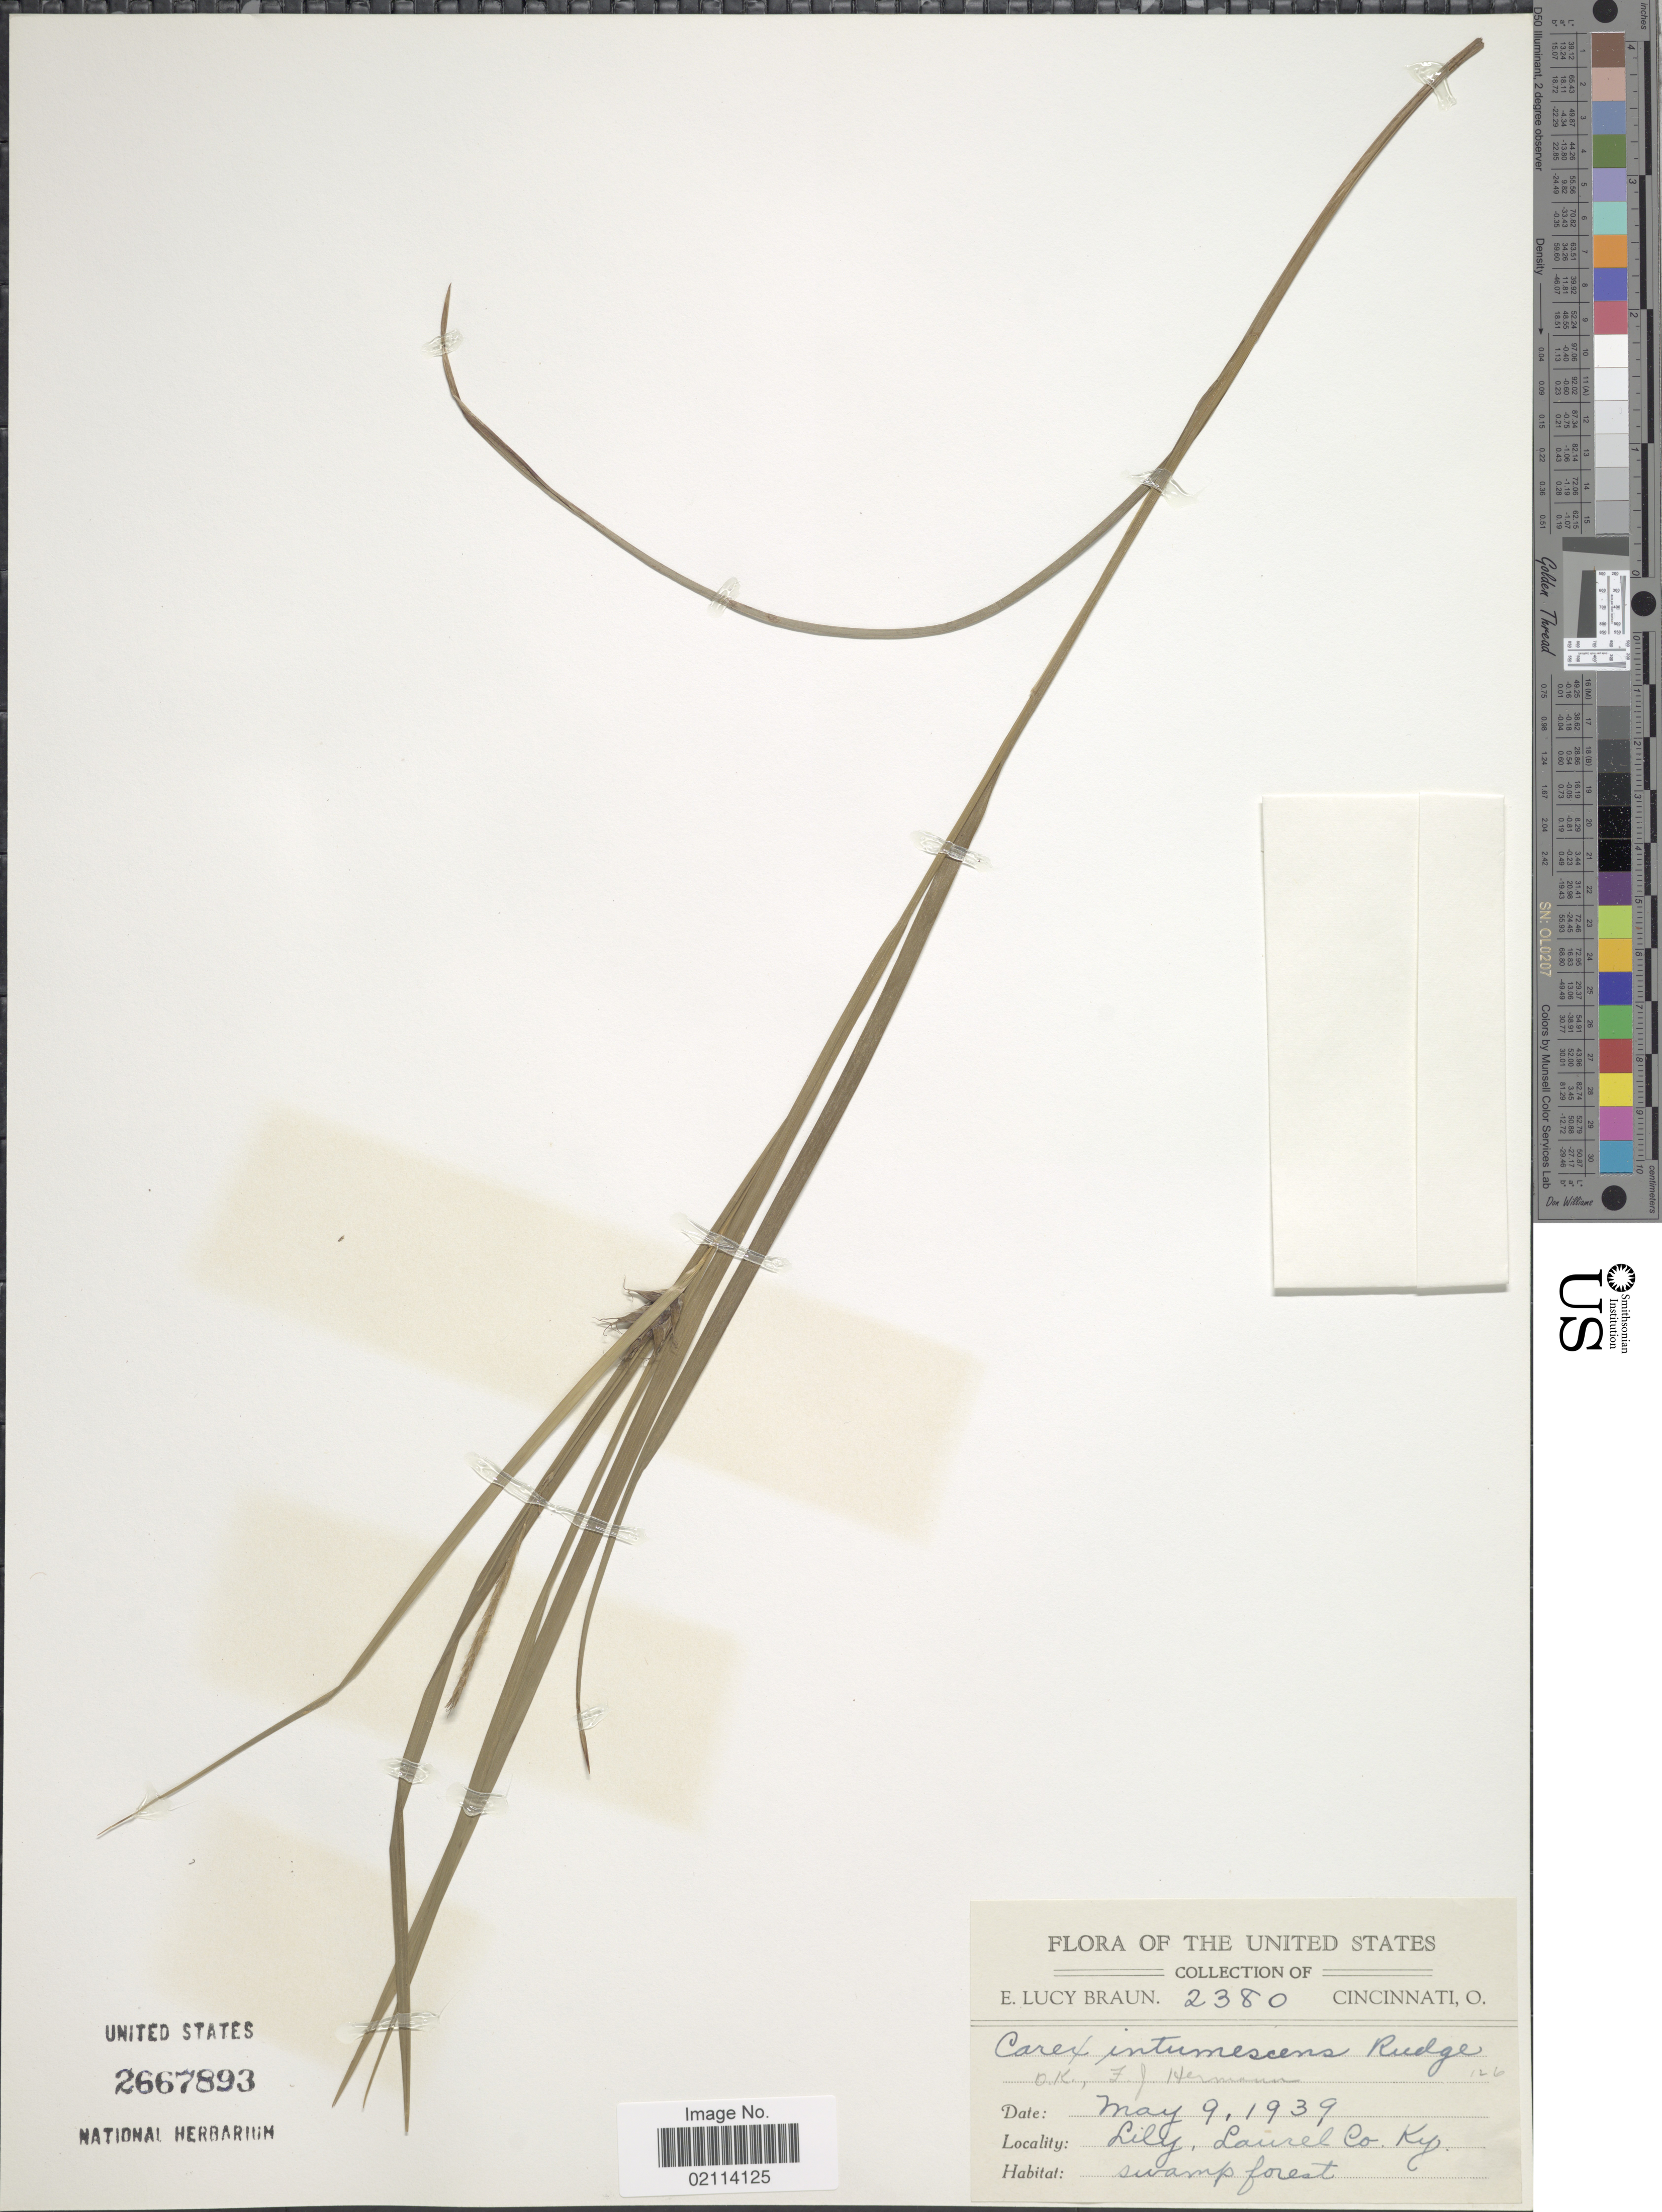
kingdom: Plantae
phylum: Tracheophyta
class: Liliopsida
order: Poales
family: Cyperaceae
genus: Carex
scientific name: Carex intumescens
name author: Rudge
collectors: E. L. Braun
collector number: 2380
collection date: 1939-05-09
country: United States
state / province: Kentucky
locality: Lily, Laurel Co., swamp forest.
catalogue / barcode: US 2667893